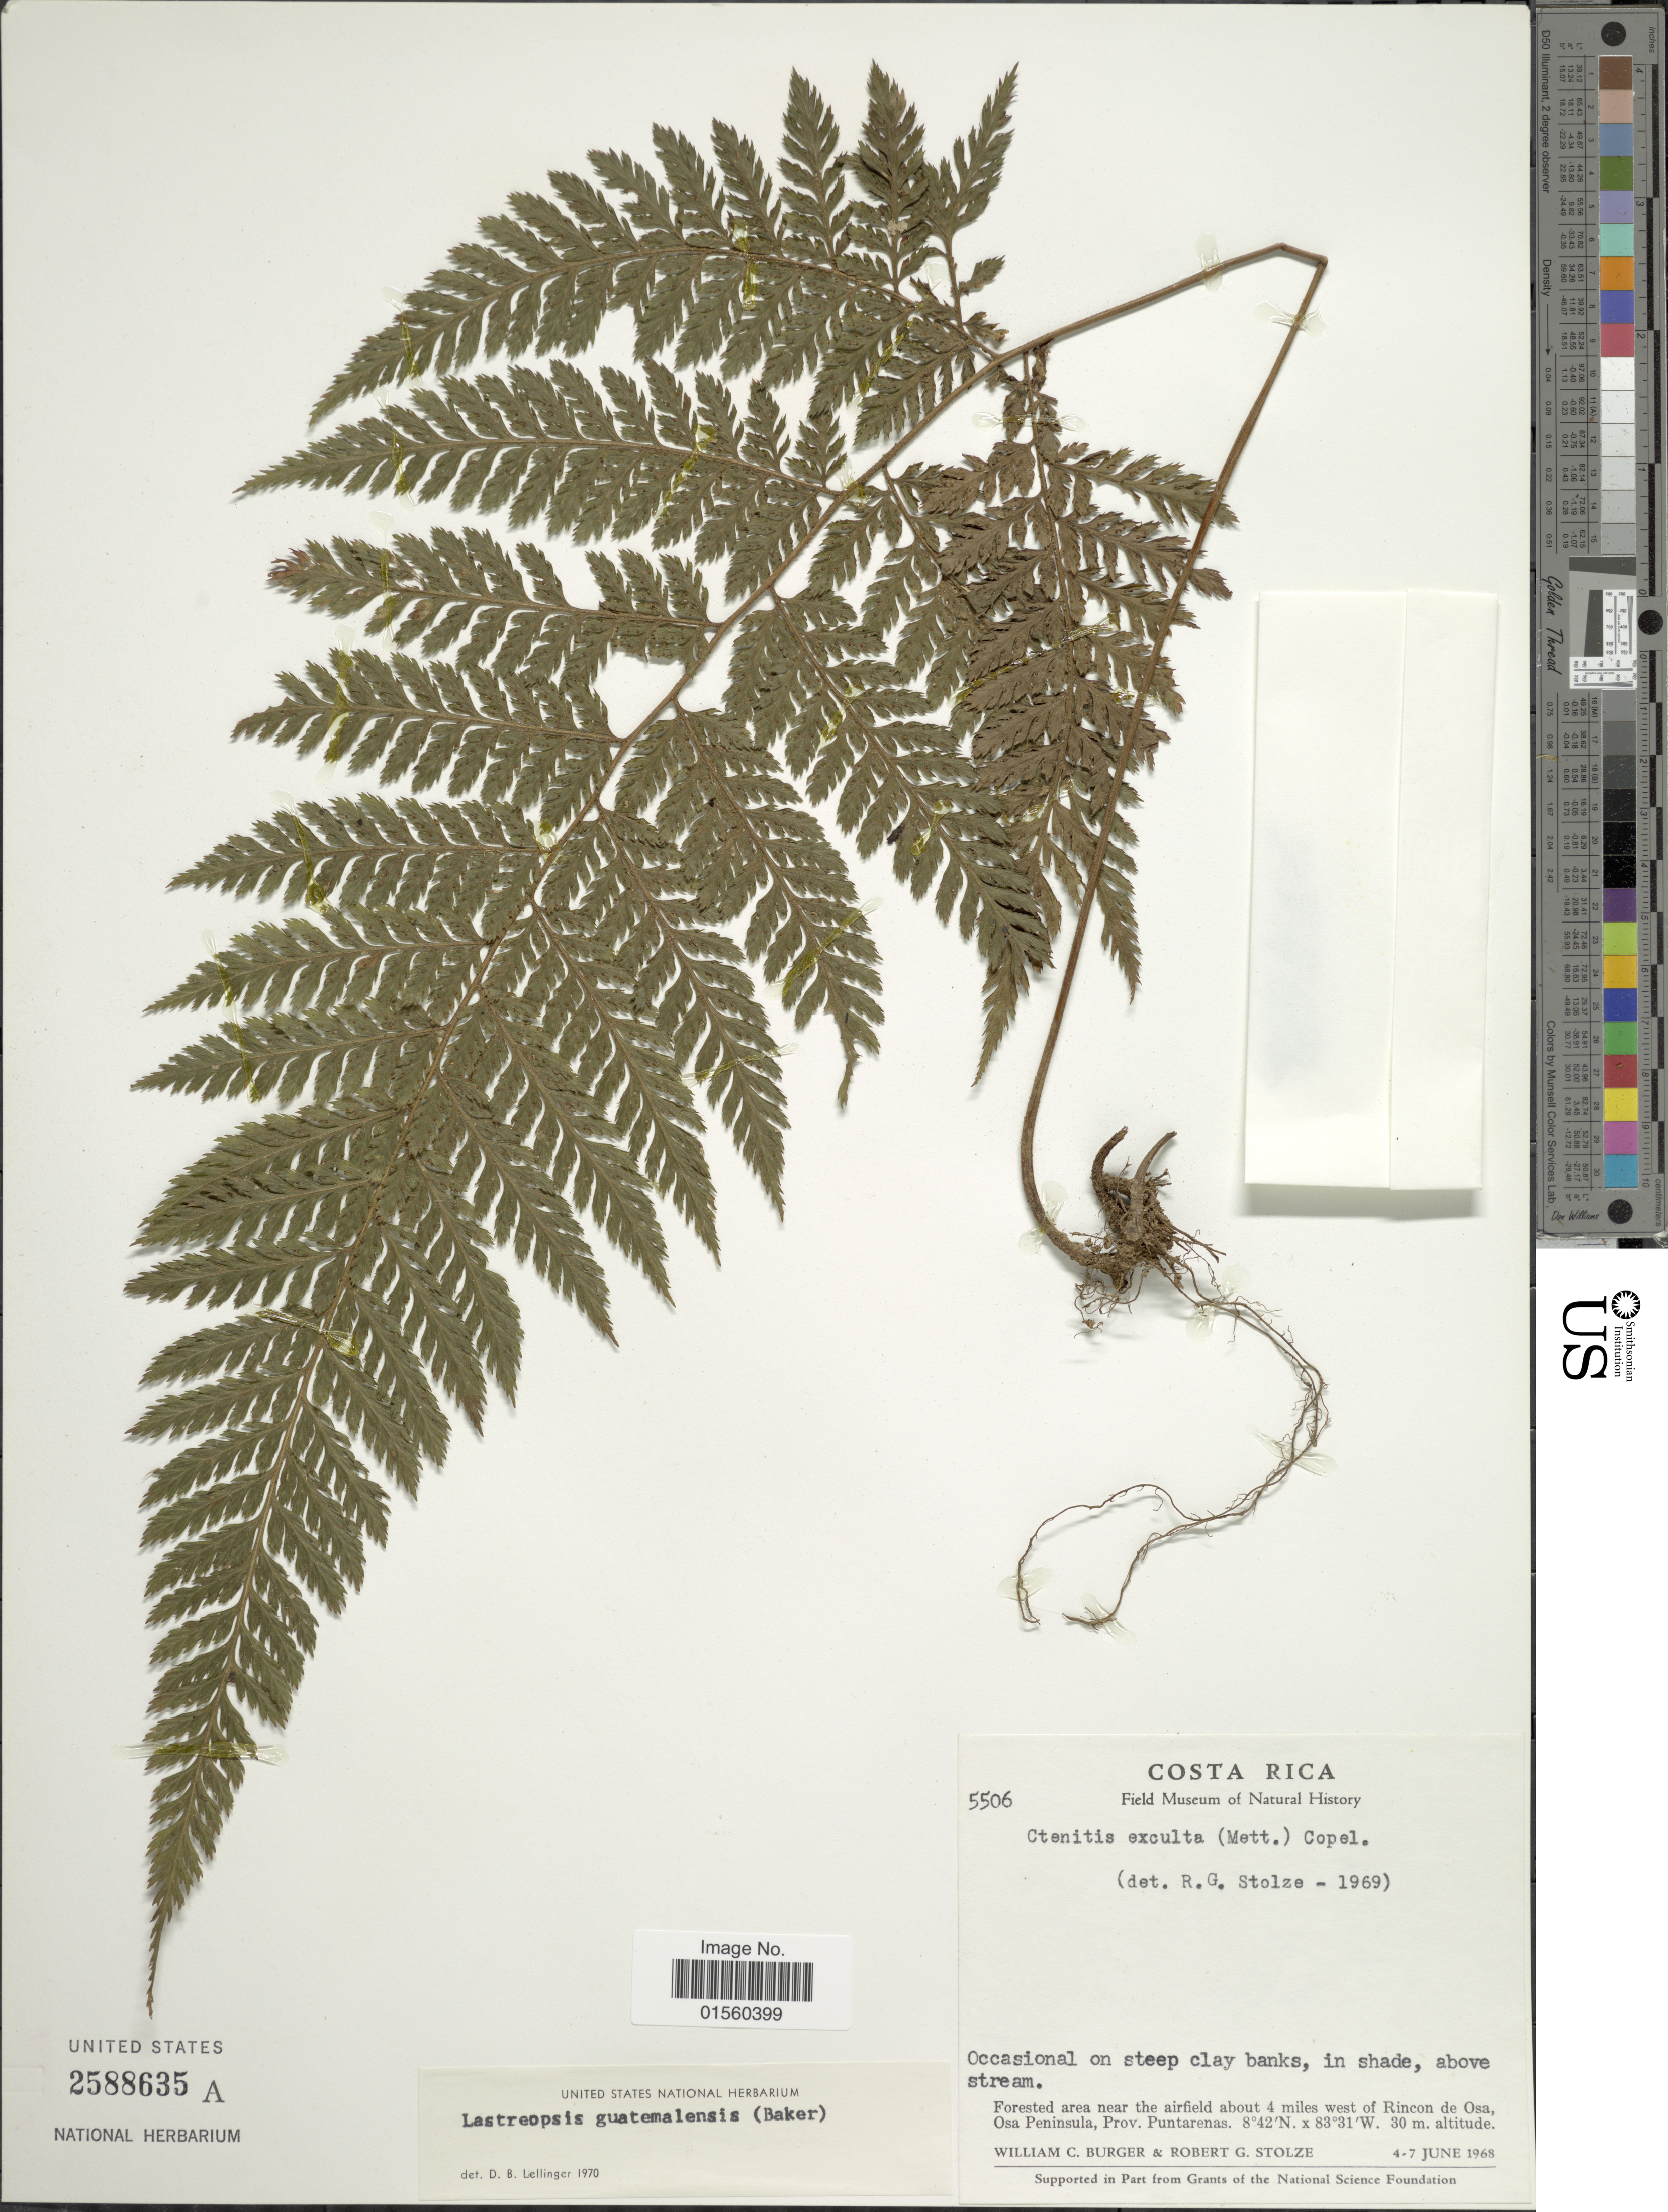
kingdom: Plantae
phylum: Tracheophyta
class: Polypodiopsida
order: Polypodiales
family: Dryopteridaceae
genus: Parapolystichum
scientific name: Parapolystichum excultum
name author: (Mett.) Labiak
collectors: W. Burger & R. G. Stolze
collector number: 5506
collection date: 1968-06-04/1968-06-07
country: Costa Rica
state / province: Puntarenas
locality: Forested area near the airfield about 4 miles west of Rincon de Osa, Osa Peninsula, prov. Puntarenas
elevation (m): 30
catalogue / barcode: US 2588635A